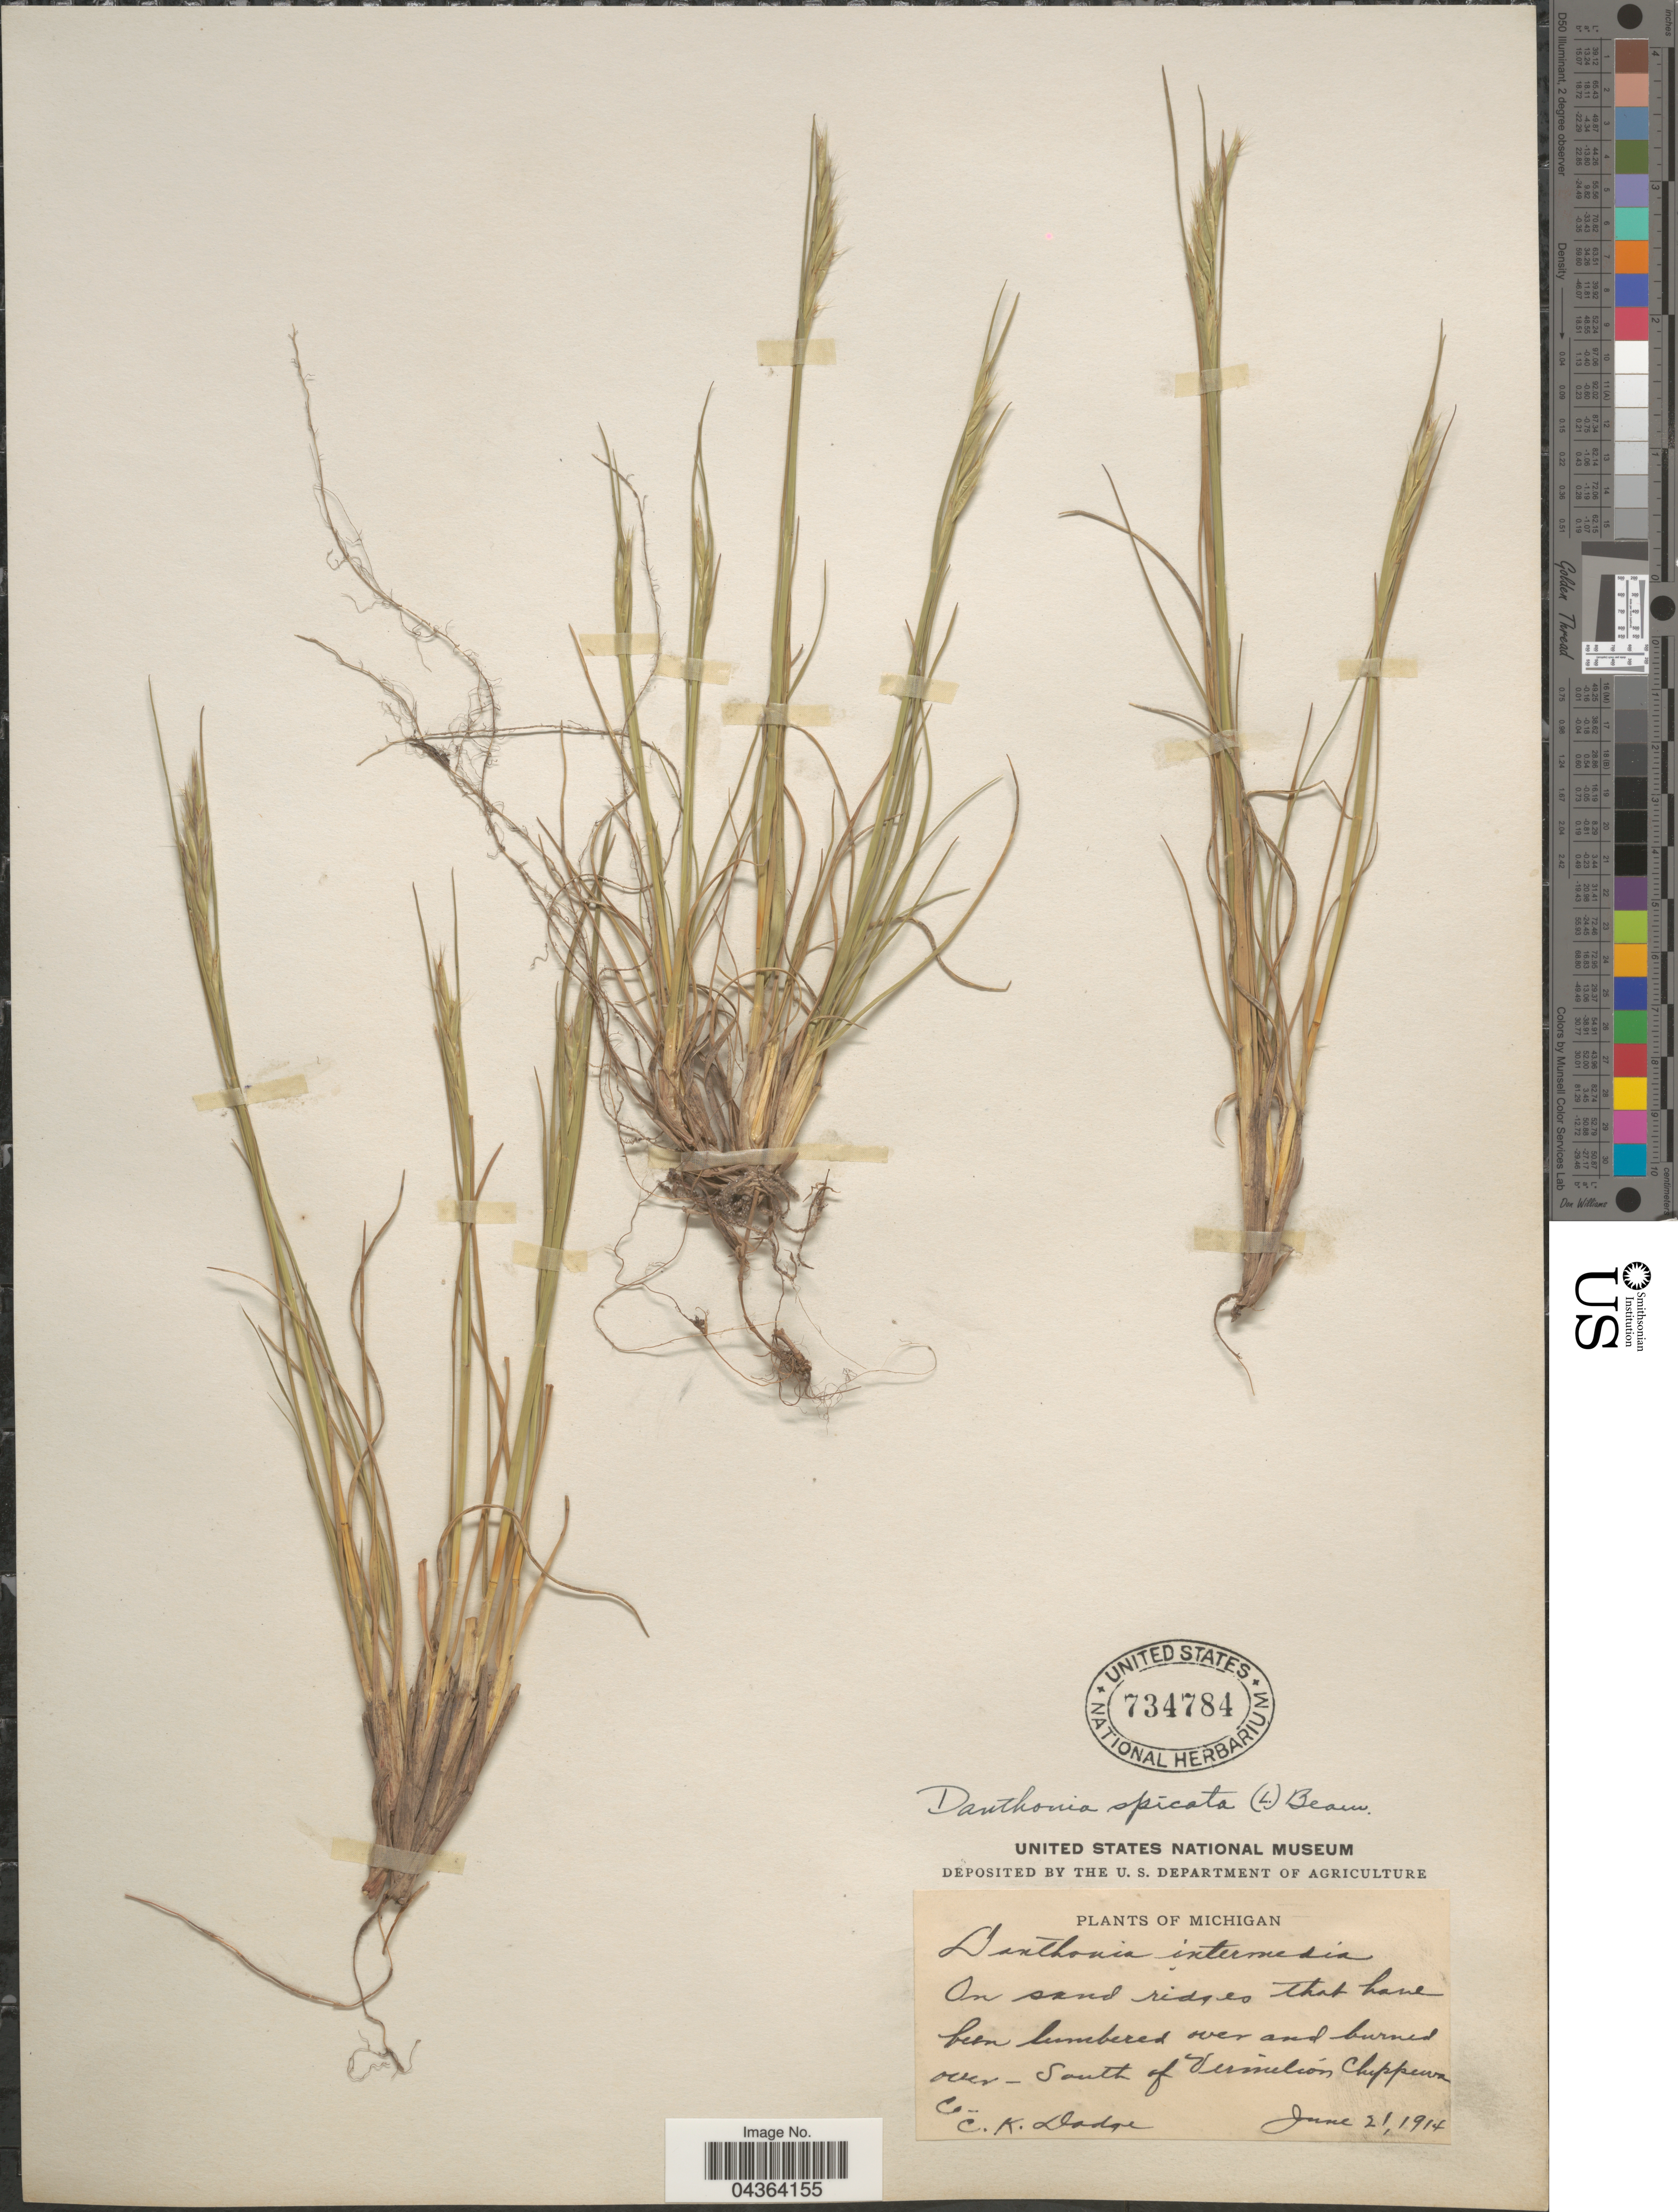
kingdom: Plantae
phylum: Tracheophyta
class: Liliopsida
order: Poales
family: Poaceae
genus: Danthonia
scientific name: Danthonia spicata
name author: (L.) P. Beauv. ex Roem. & Schult.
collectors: C. Dodge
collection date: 1914-06-21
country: United States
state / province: Michigan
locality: On sand ridges that have been lumbered over and burned over - South of Vermilion Chippewa Co.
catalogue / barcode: US 734784